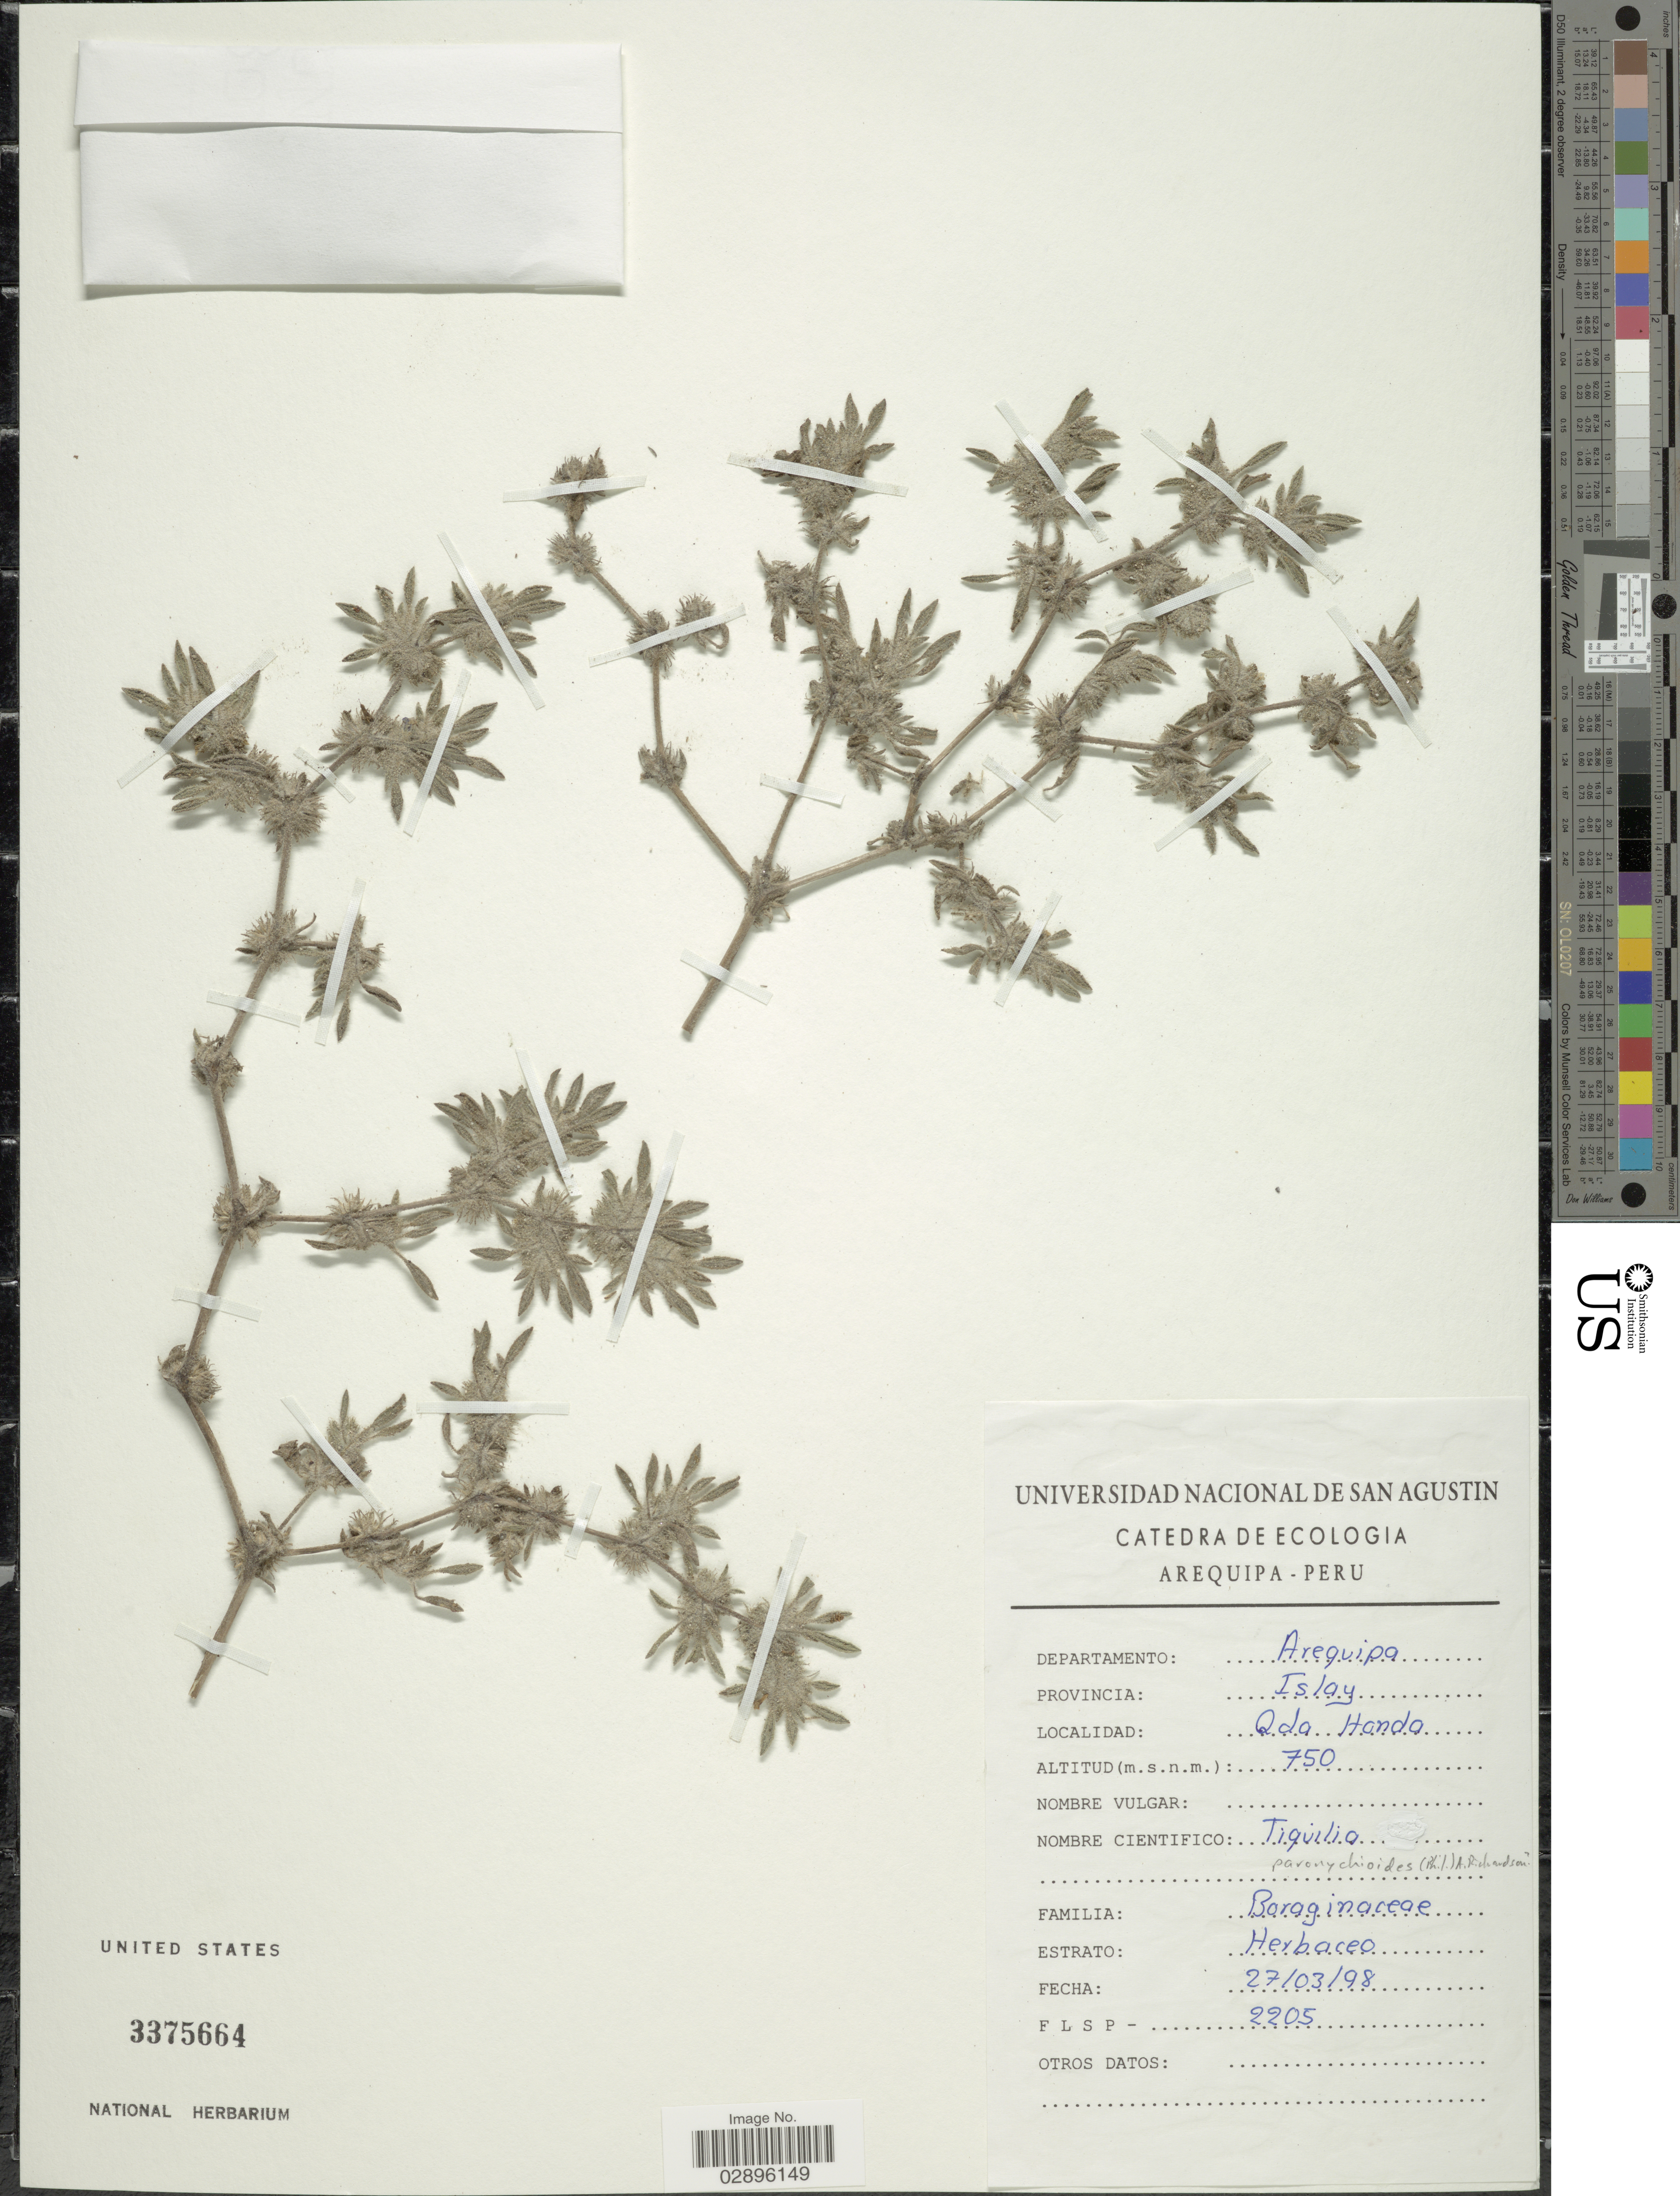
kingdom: Plantae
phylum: Tracheophyta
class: Magnoliopsida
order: Boraginales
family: Ehretiaceae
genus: Tiquilia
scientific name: Tiquilia paronychioides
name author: (Phil.) A.T. Richardson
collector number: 2205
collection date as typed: Transcribed d/m/y: 27/3/98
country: Peru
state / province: Arequipa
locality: Qda. Honda, Provincia Islay, Departamento Arequipa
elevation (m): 750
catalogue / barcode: US 3375664